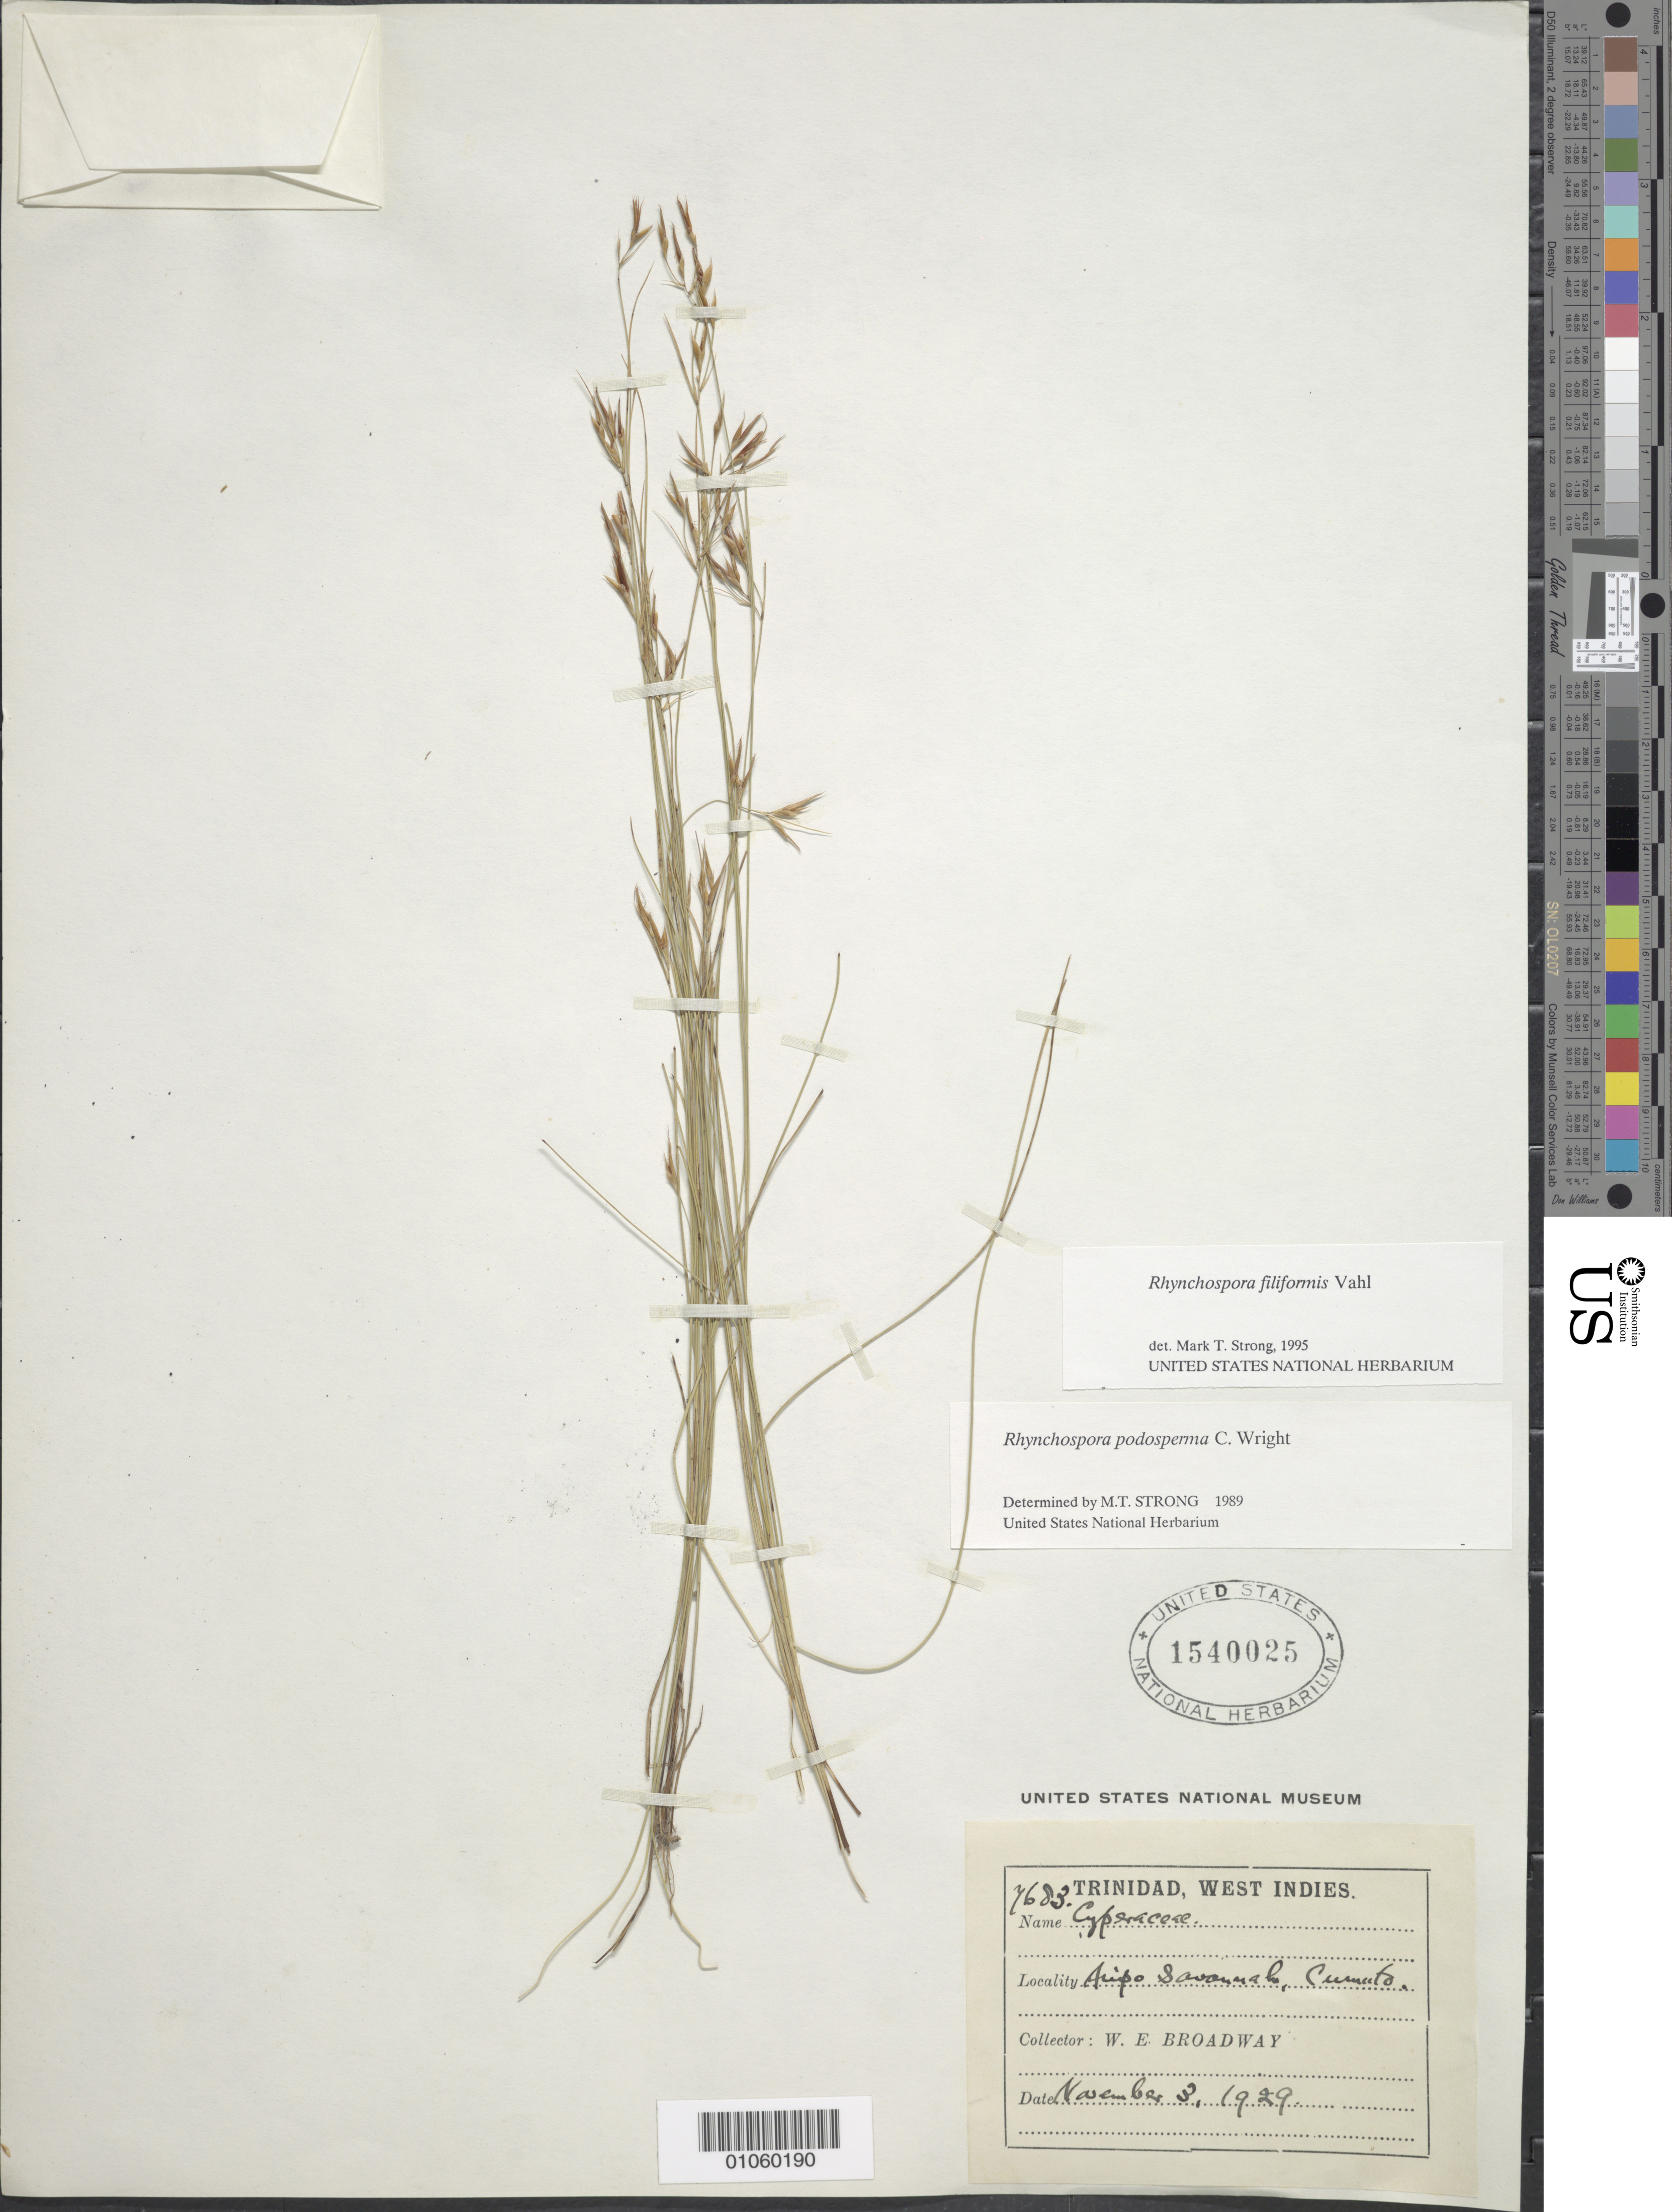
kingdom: Plantae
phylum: Tracheophyta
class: Liliopsida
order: Poales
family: Cyperaceae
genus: Rhynchospora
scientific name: Rhynchospora filiformis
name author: Vahl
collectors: W. E. Broadway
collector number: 7683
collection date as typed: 03 Nov 1929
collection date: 1929-11-03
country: Trinidad and Tobago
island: Trinidad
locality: Aripo Savannah, Cumuto.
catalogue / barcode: US 1540025